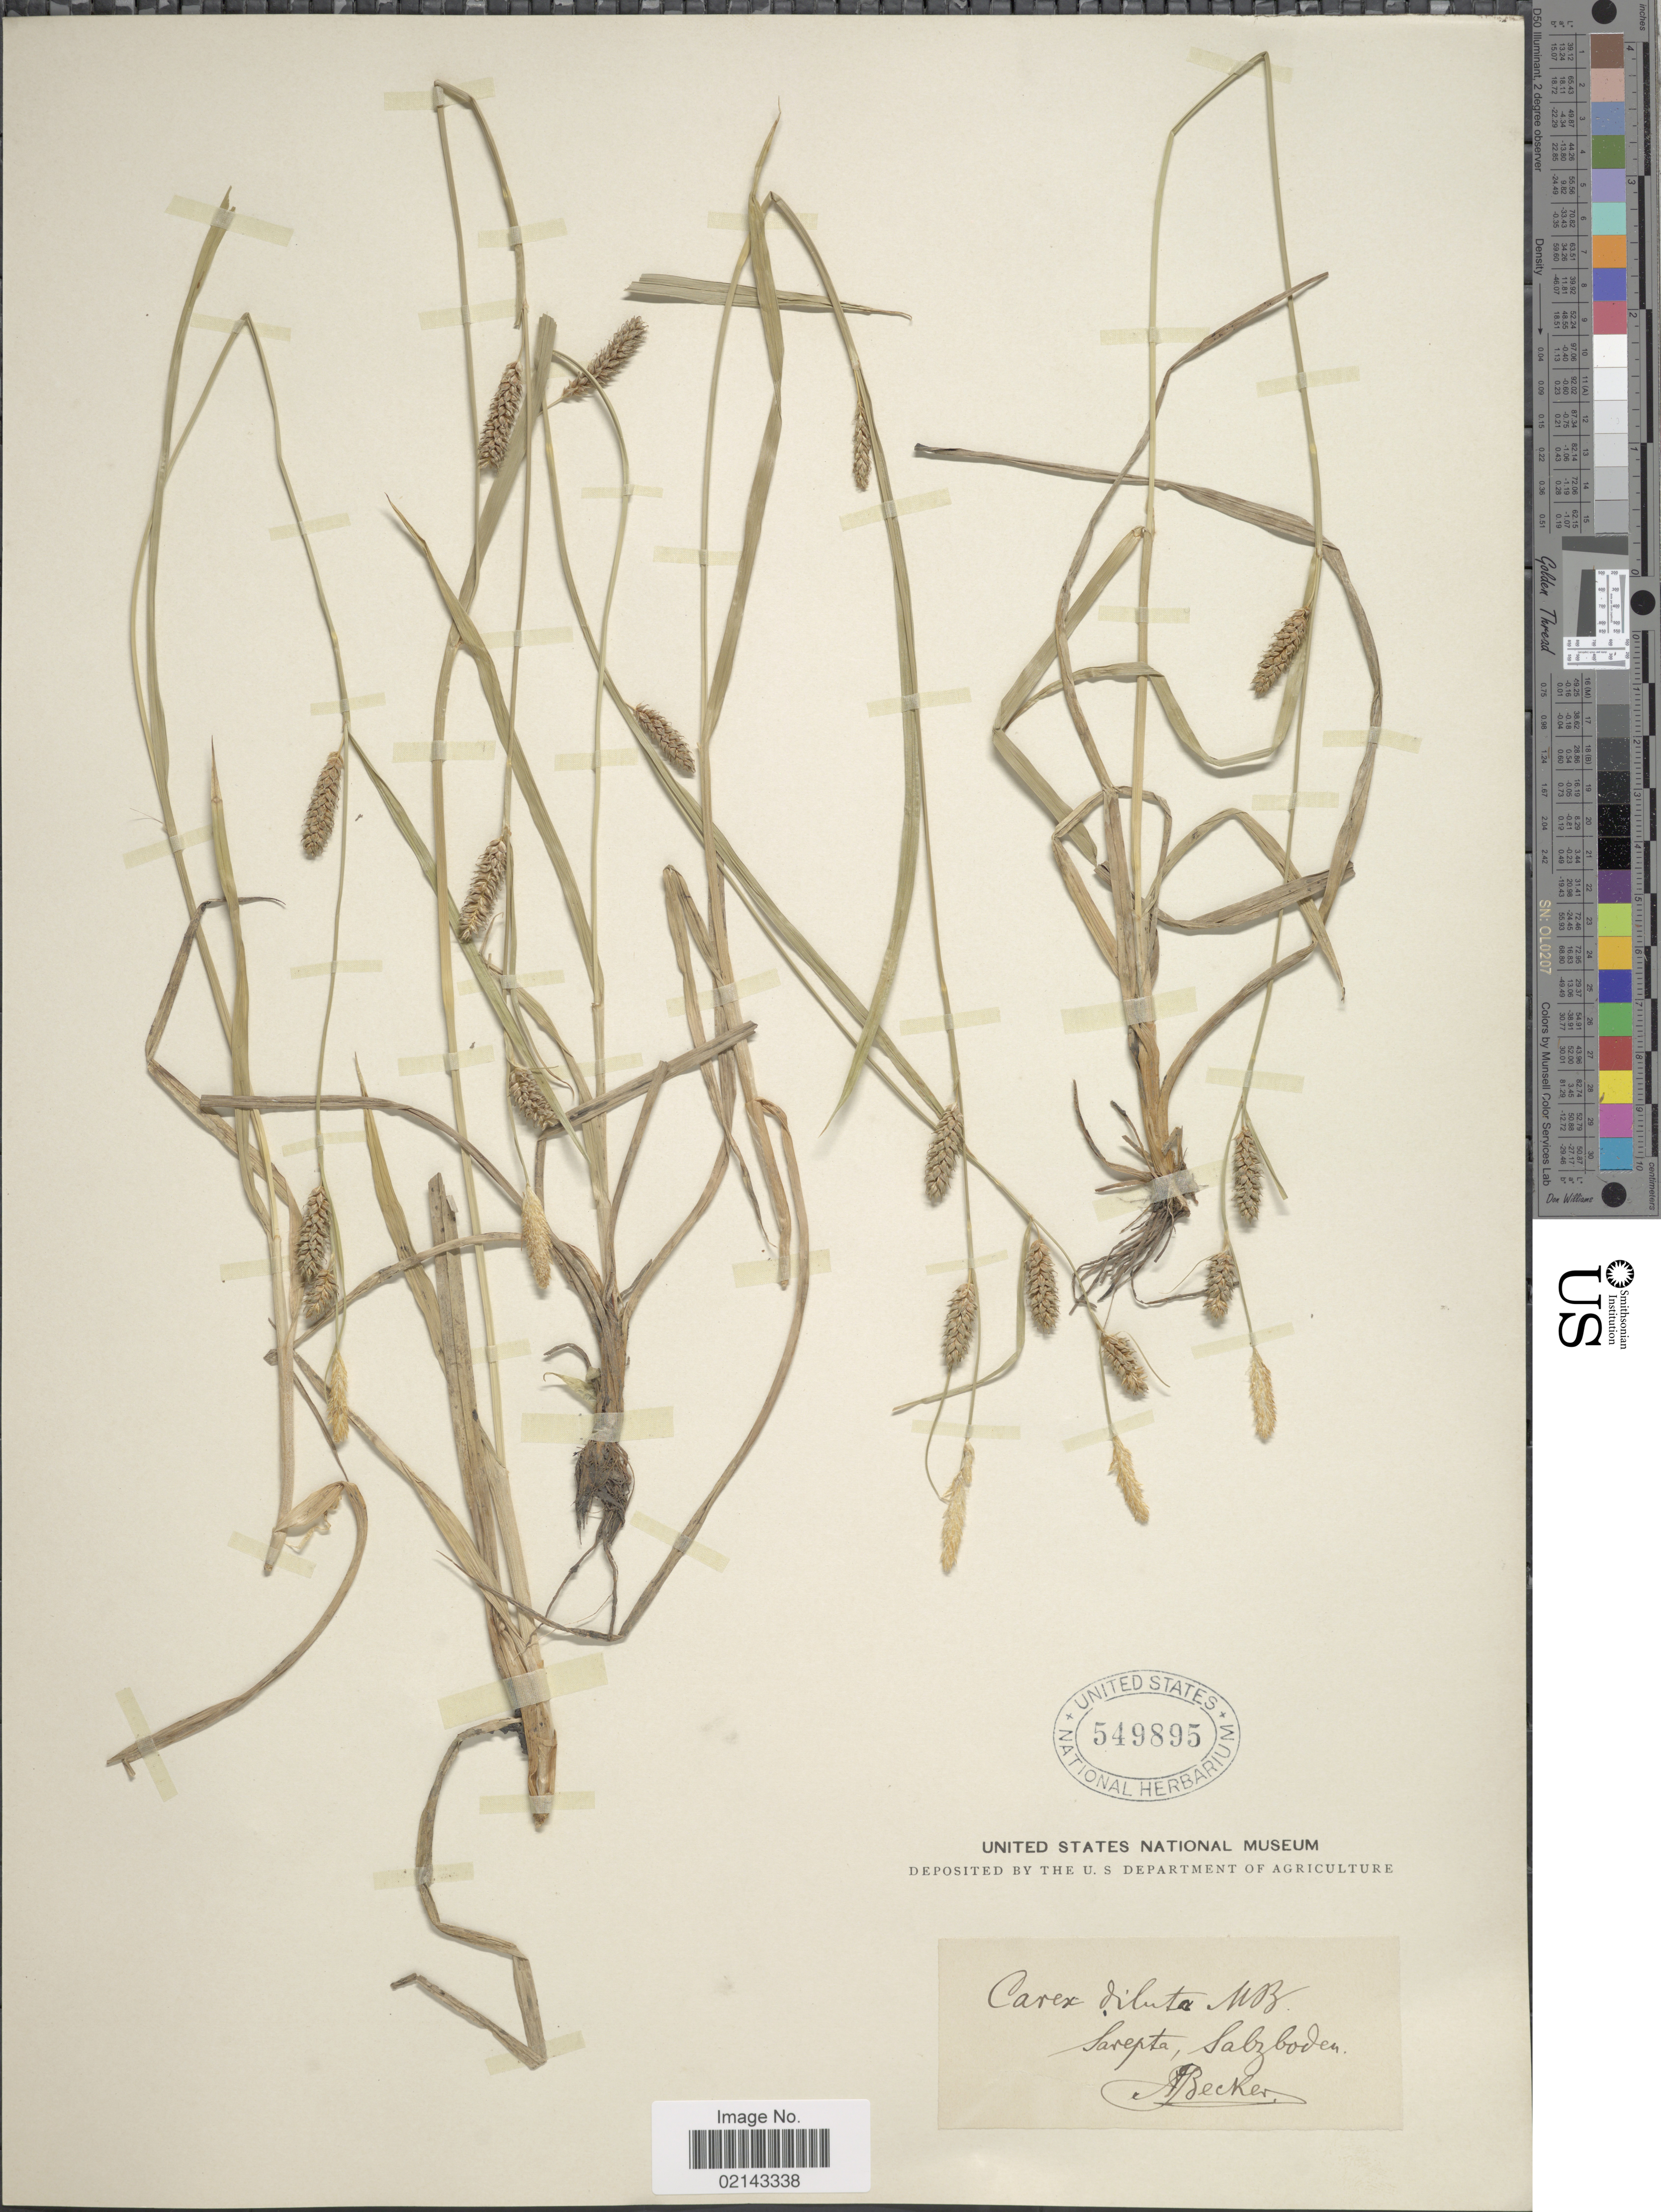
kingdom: Plantae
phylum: Tracheophyta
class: Liliopsida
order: Poales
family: Cyperaceae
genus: Carex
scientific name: Carex diluta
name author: M. Bieb.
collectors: A. Becker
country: Russian Federation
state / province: Saratov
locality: Sarepta, Salzboden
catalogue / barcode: US 549895